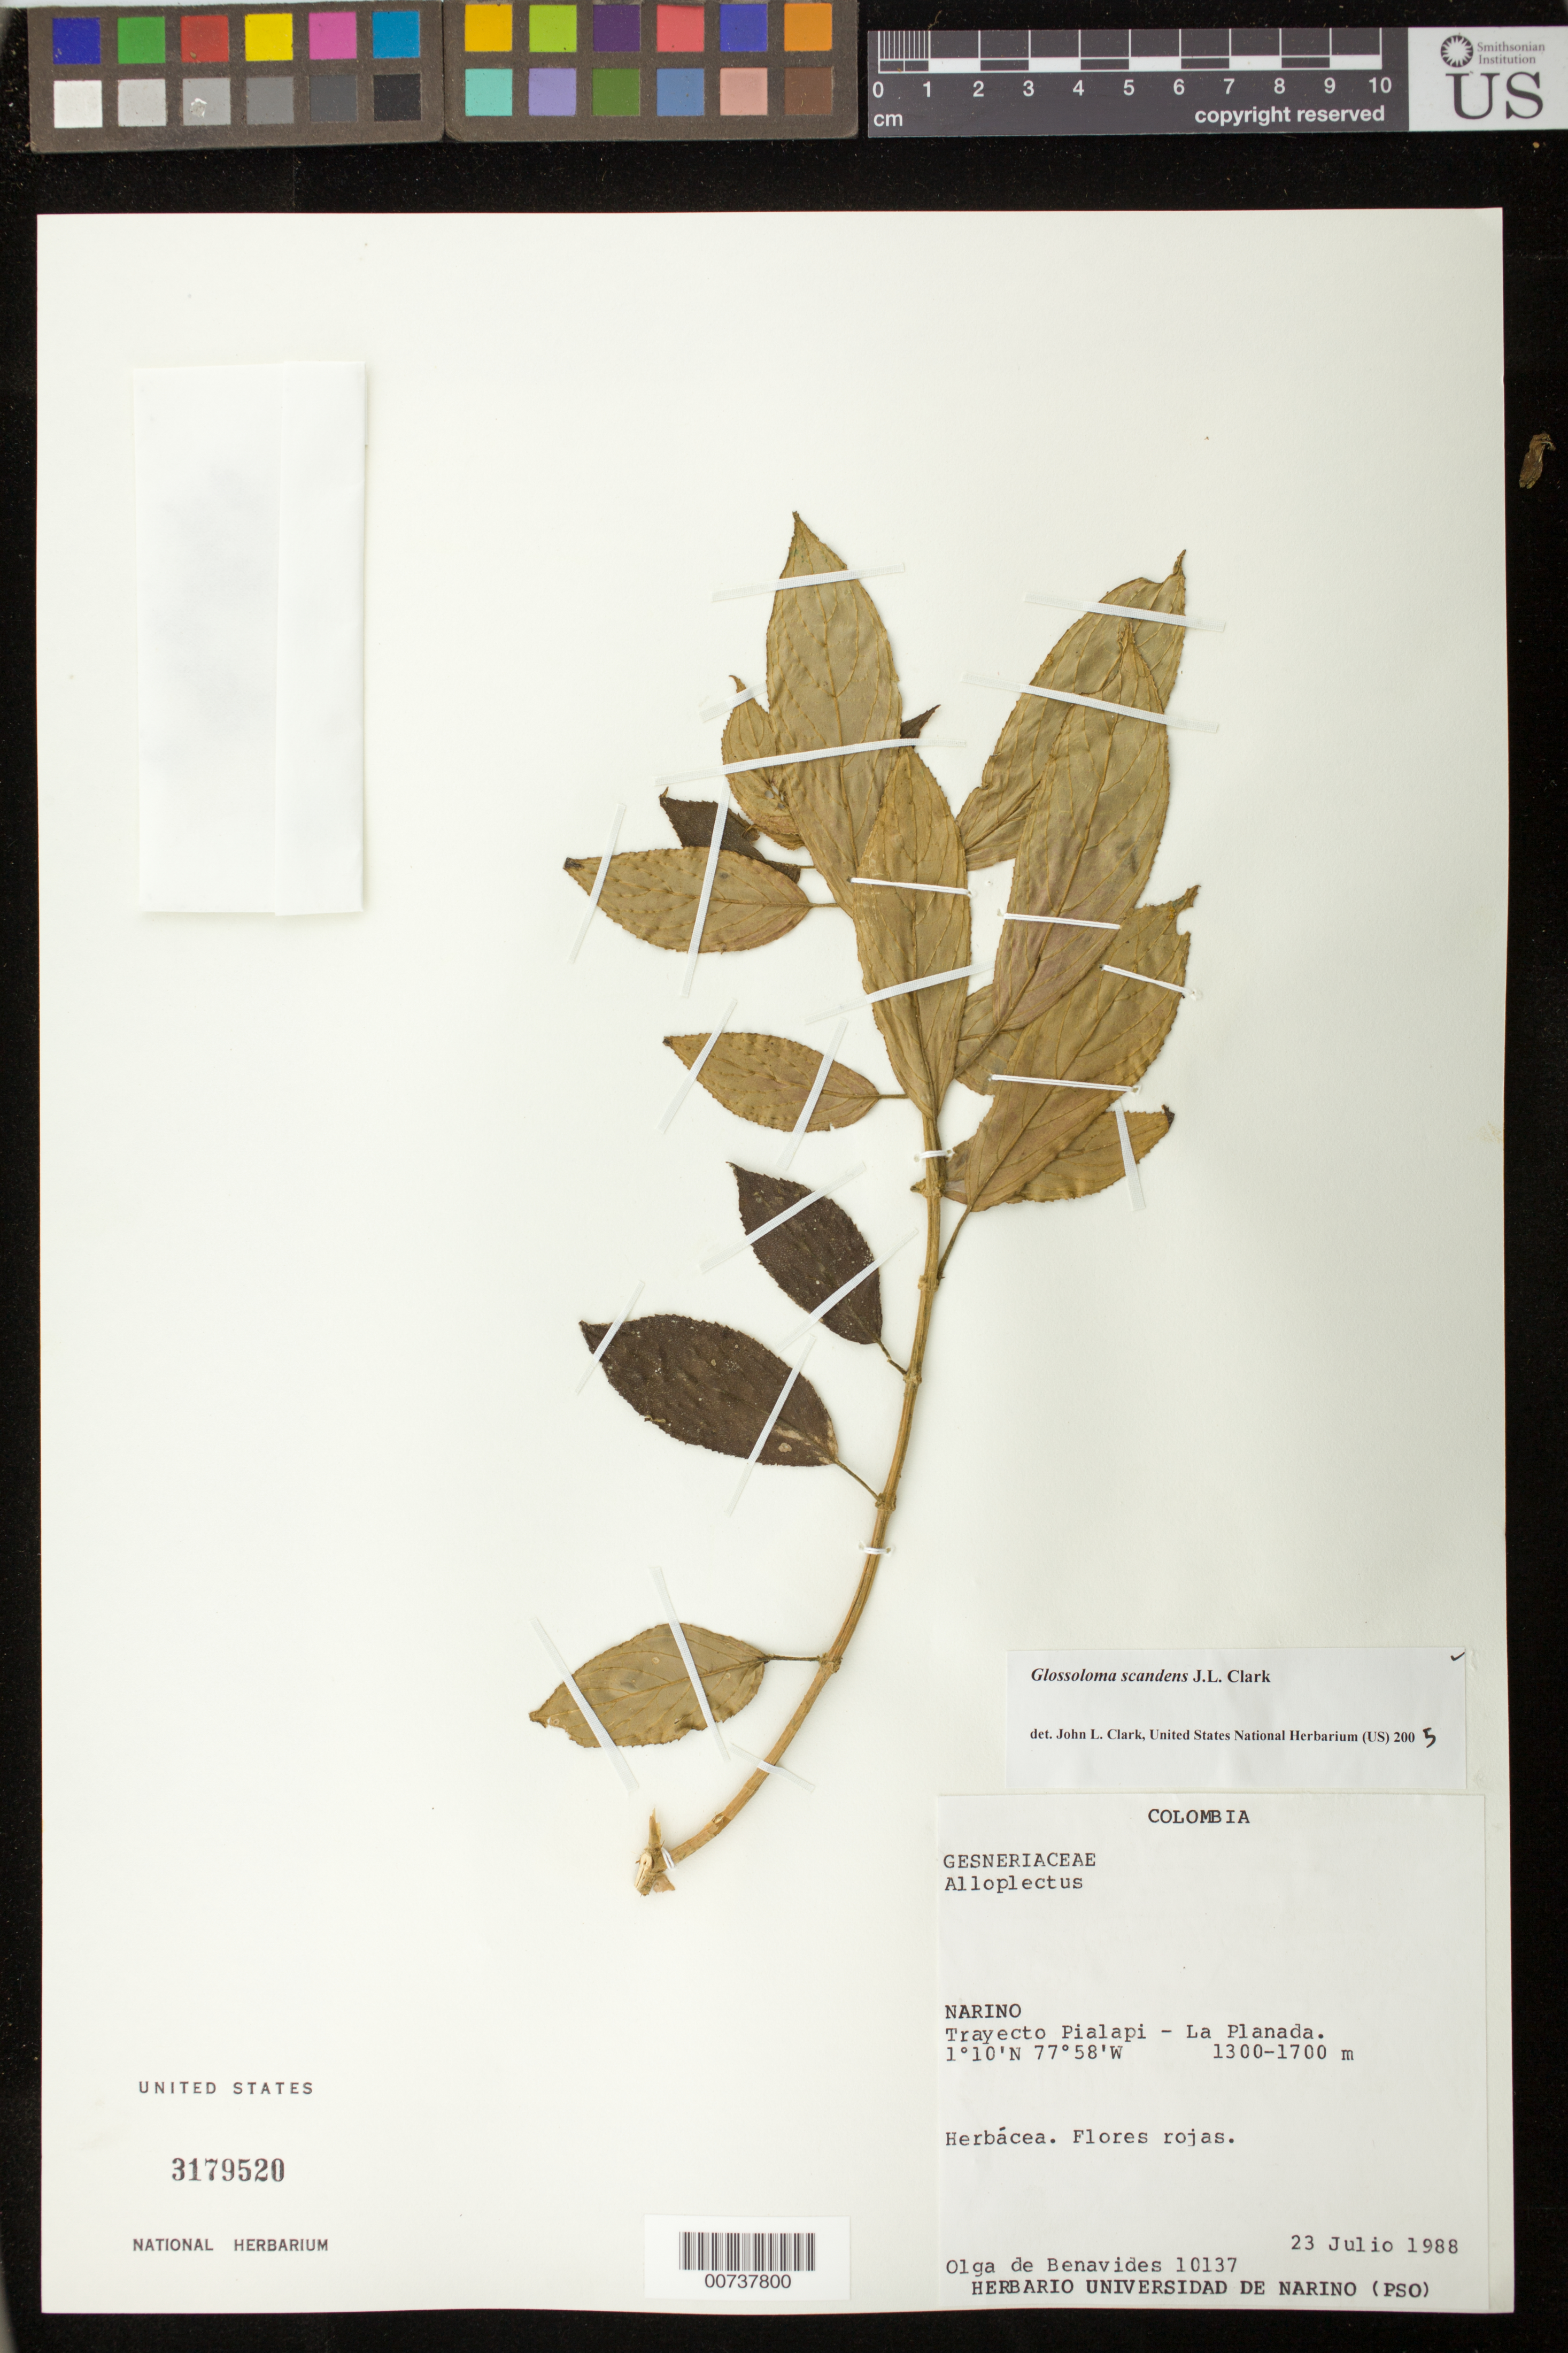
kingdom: Plantae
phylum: Tracheophyta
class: Magnoliopsida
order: Lamiales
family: Gesneriaceae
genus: Glossoloma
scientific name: Glossoloma scandens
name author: J.L. Clark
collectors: Olga S. de Benavides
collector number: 10137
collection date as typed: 23 Jul 1988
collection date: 1988-07-23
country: Colombia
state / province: Nariño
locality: Trayecto Pialapi - La Planada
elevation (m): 1300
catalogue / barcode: US 3179520